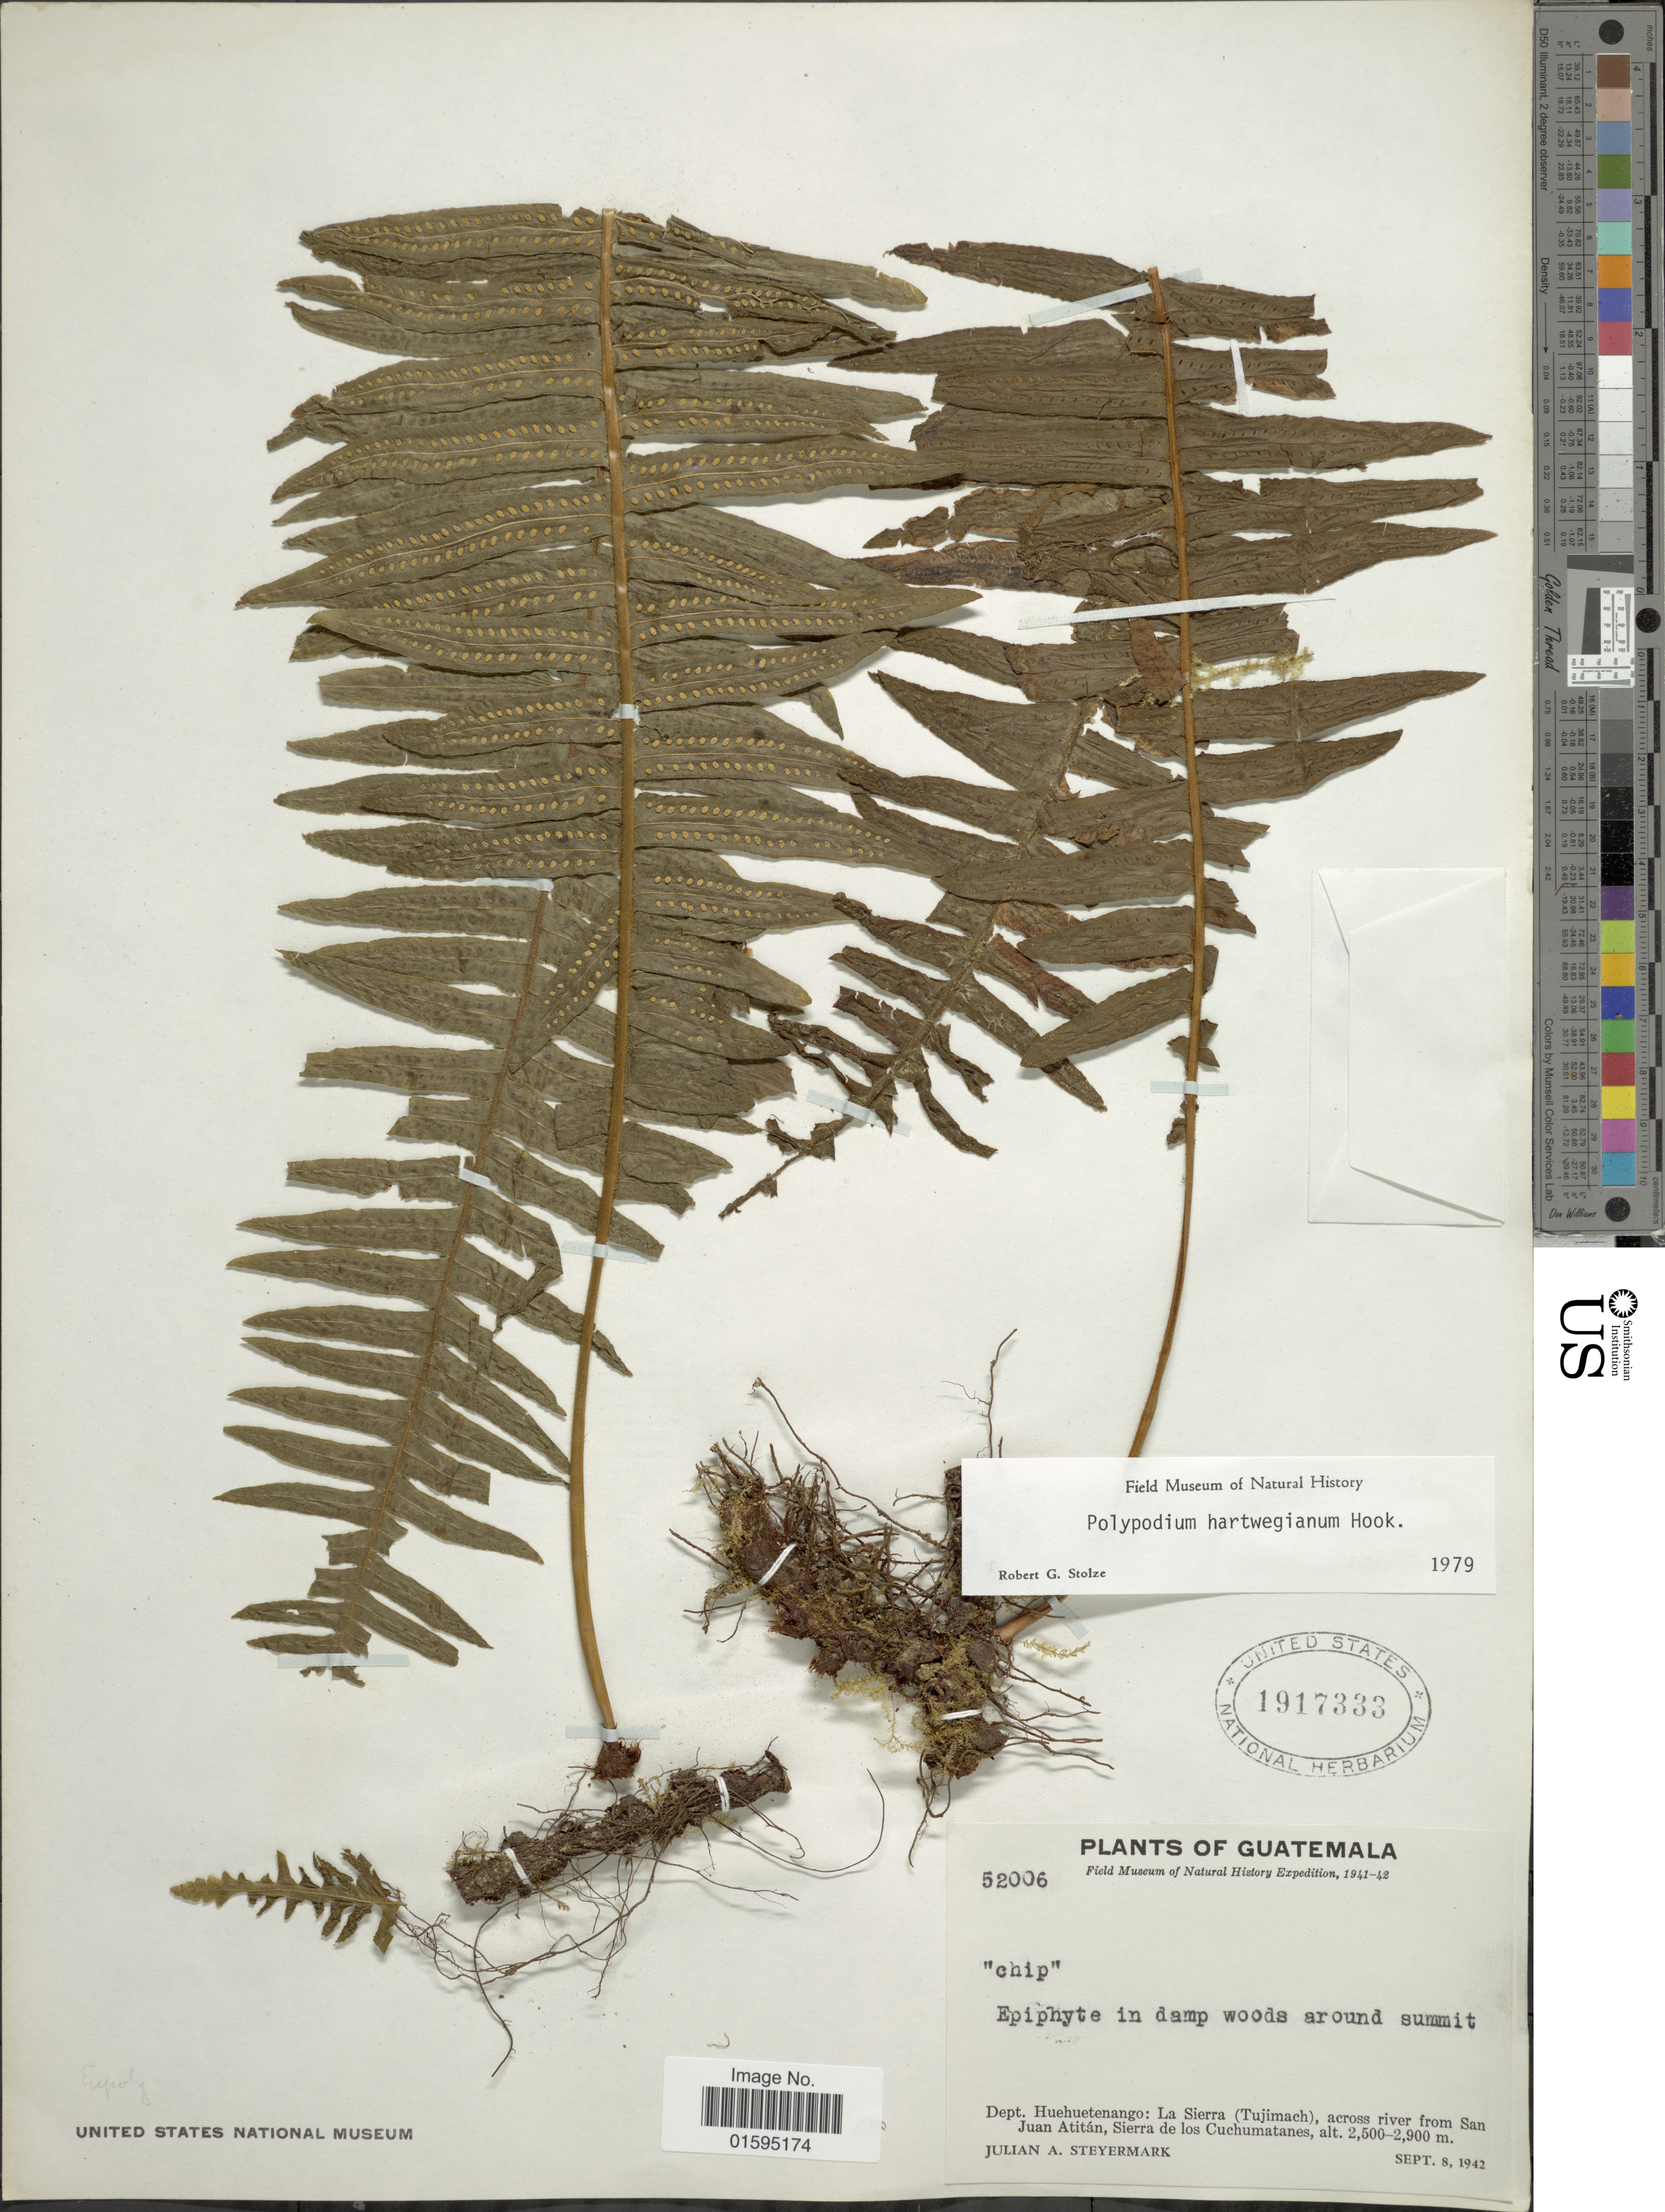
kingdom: Plantae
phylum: Tracheophyta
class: Polypodiopsida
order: Polypodiales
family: Polypodiaceae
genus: Polypodium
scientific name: Polypodium hartwegianum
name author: Hook.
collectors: J. Steyermark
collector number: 52006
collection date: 1942-09-08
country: Guatemala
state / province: Huehuetenango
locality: La Sierra (Tujimach), across river from San Juan Atitán, Sierra de los Cuchumatanes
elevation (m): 2500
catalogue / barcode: US 1917333